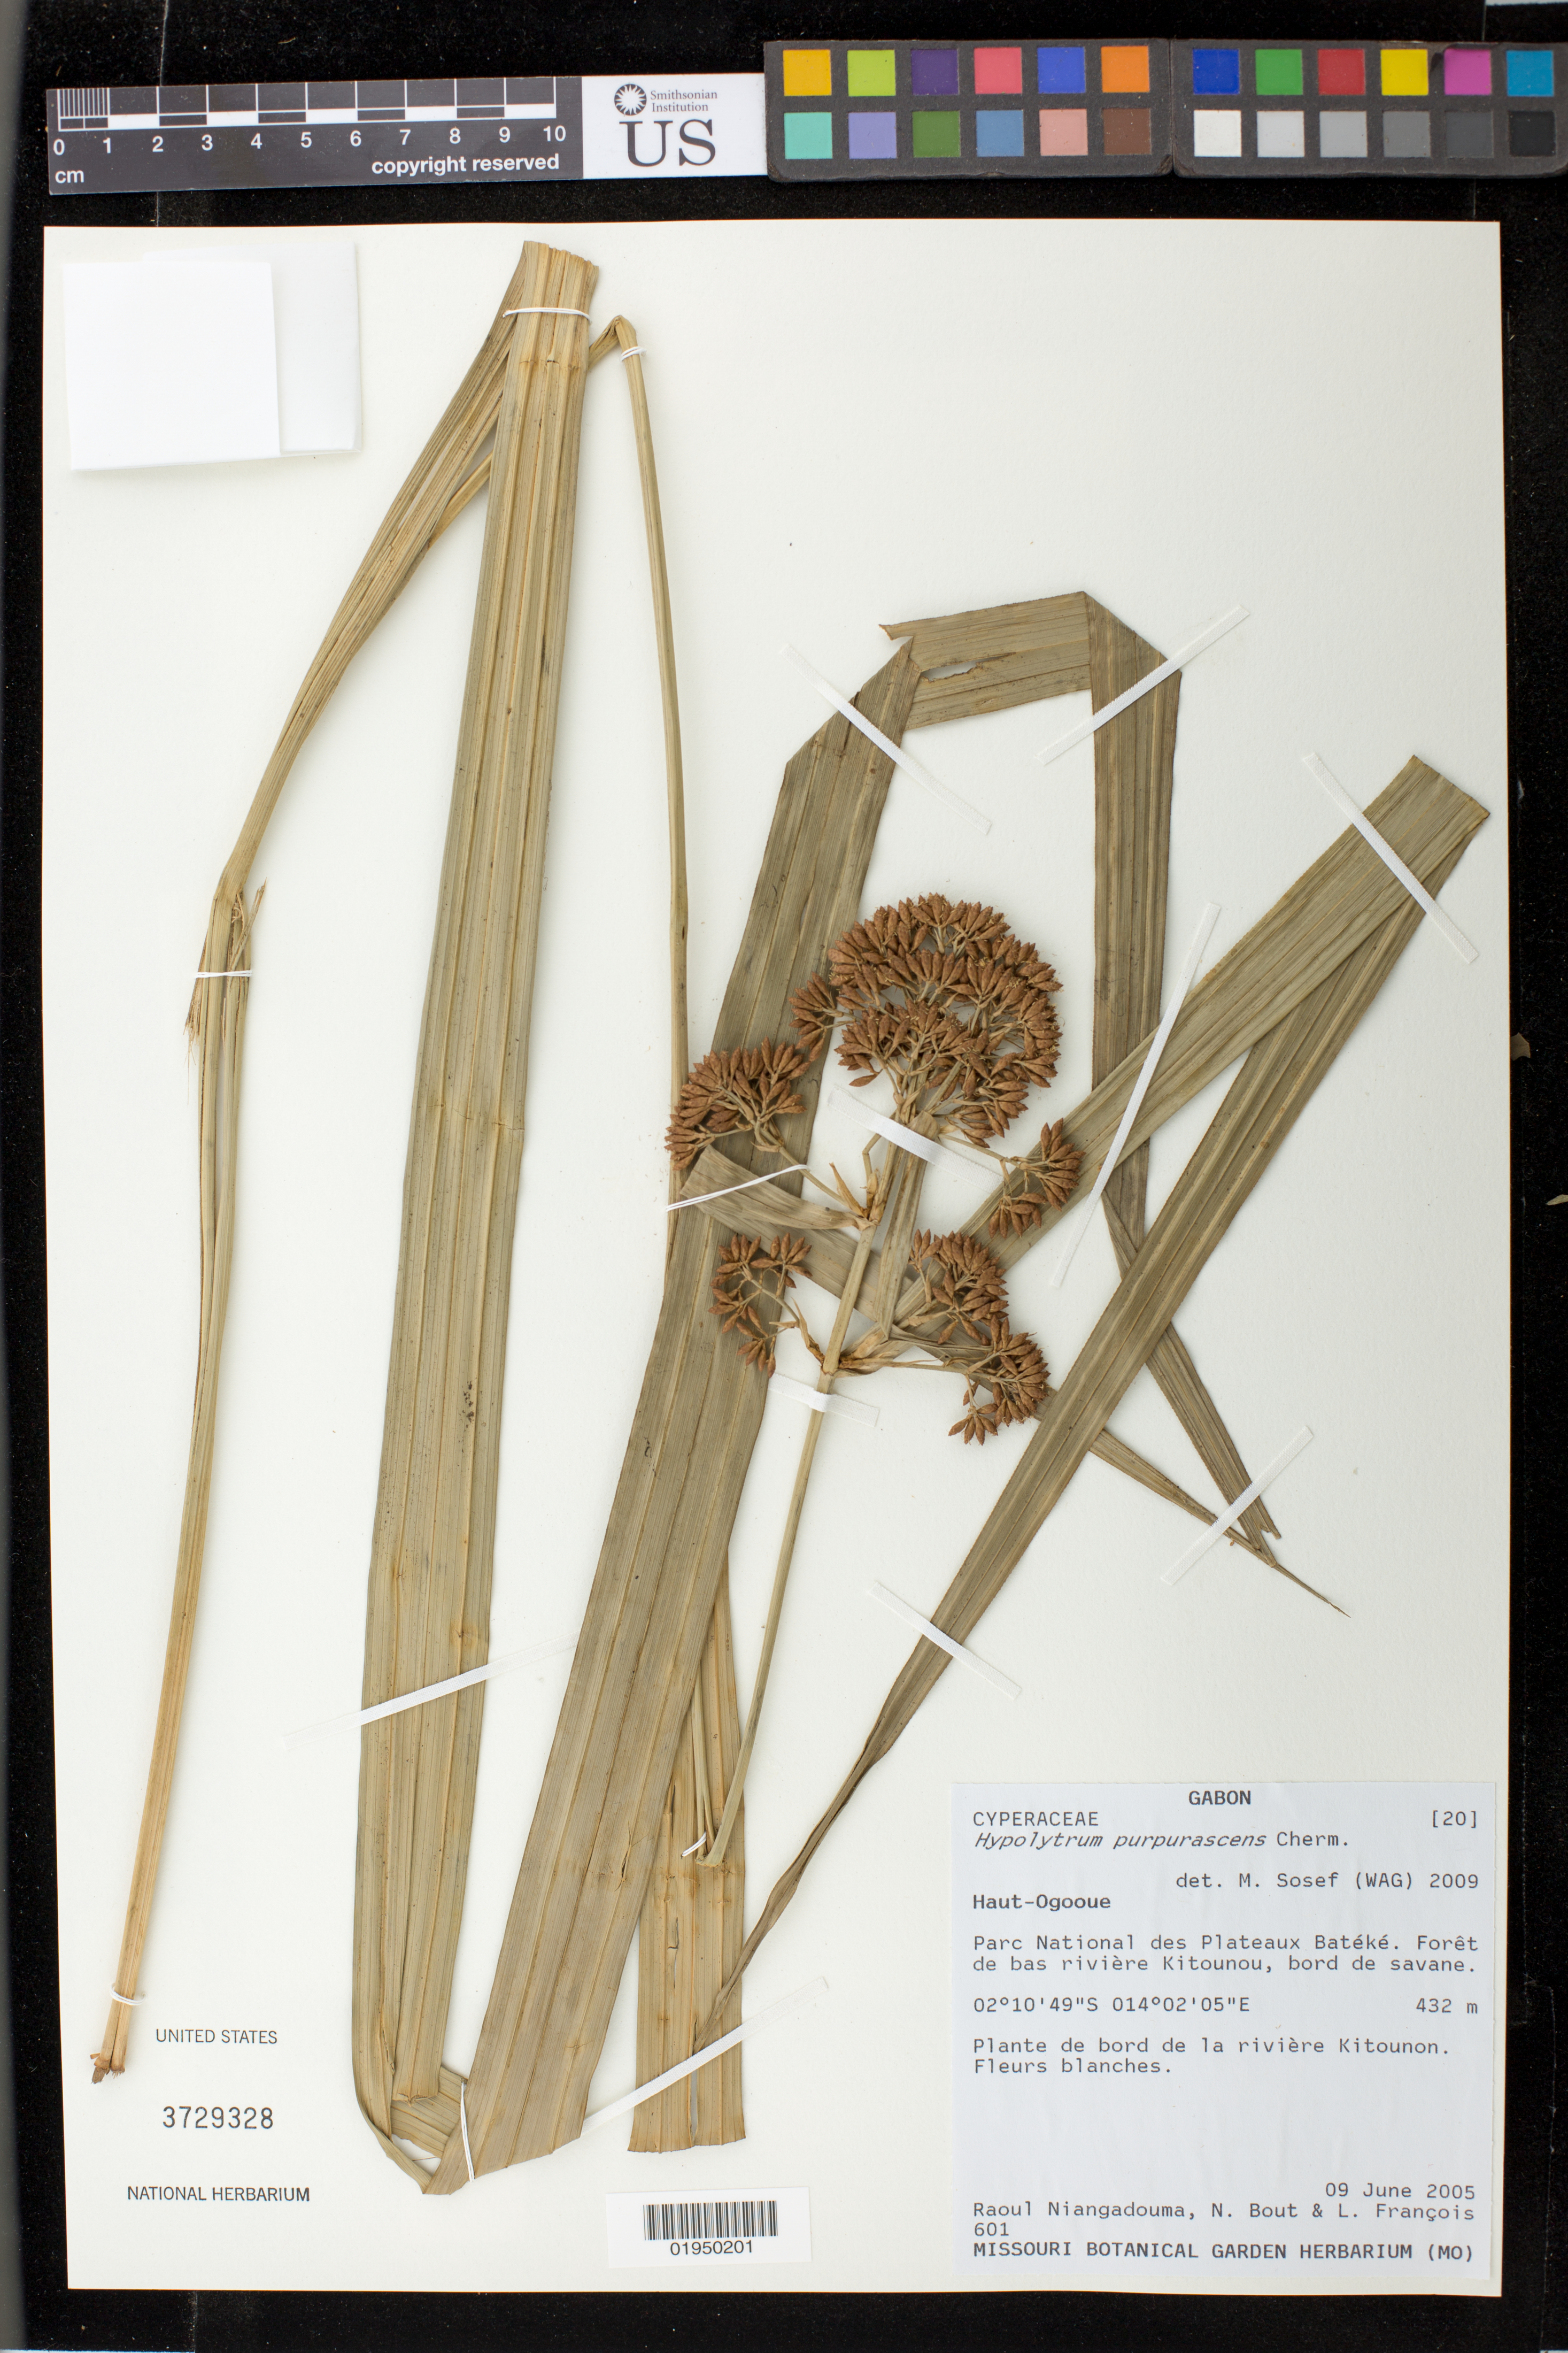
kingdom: Plantae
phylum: Tracheophyta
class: Liliopsida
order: Poales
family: Cyperaceae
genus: Hypolytrum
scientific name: Hypolytrum purpurascens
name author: Cherm.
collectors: R. Niangadouma, N. Bout & L. Francois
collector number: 601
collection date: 2005-06-09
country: Gabon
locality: Parc National des Plateaux Bateke. Foret de bas rivier Kitounou, bord de savane.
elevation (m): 432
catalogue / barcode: US 3729328